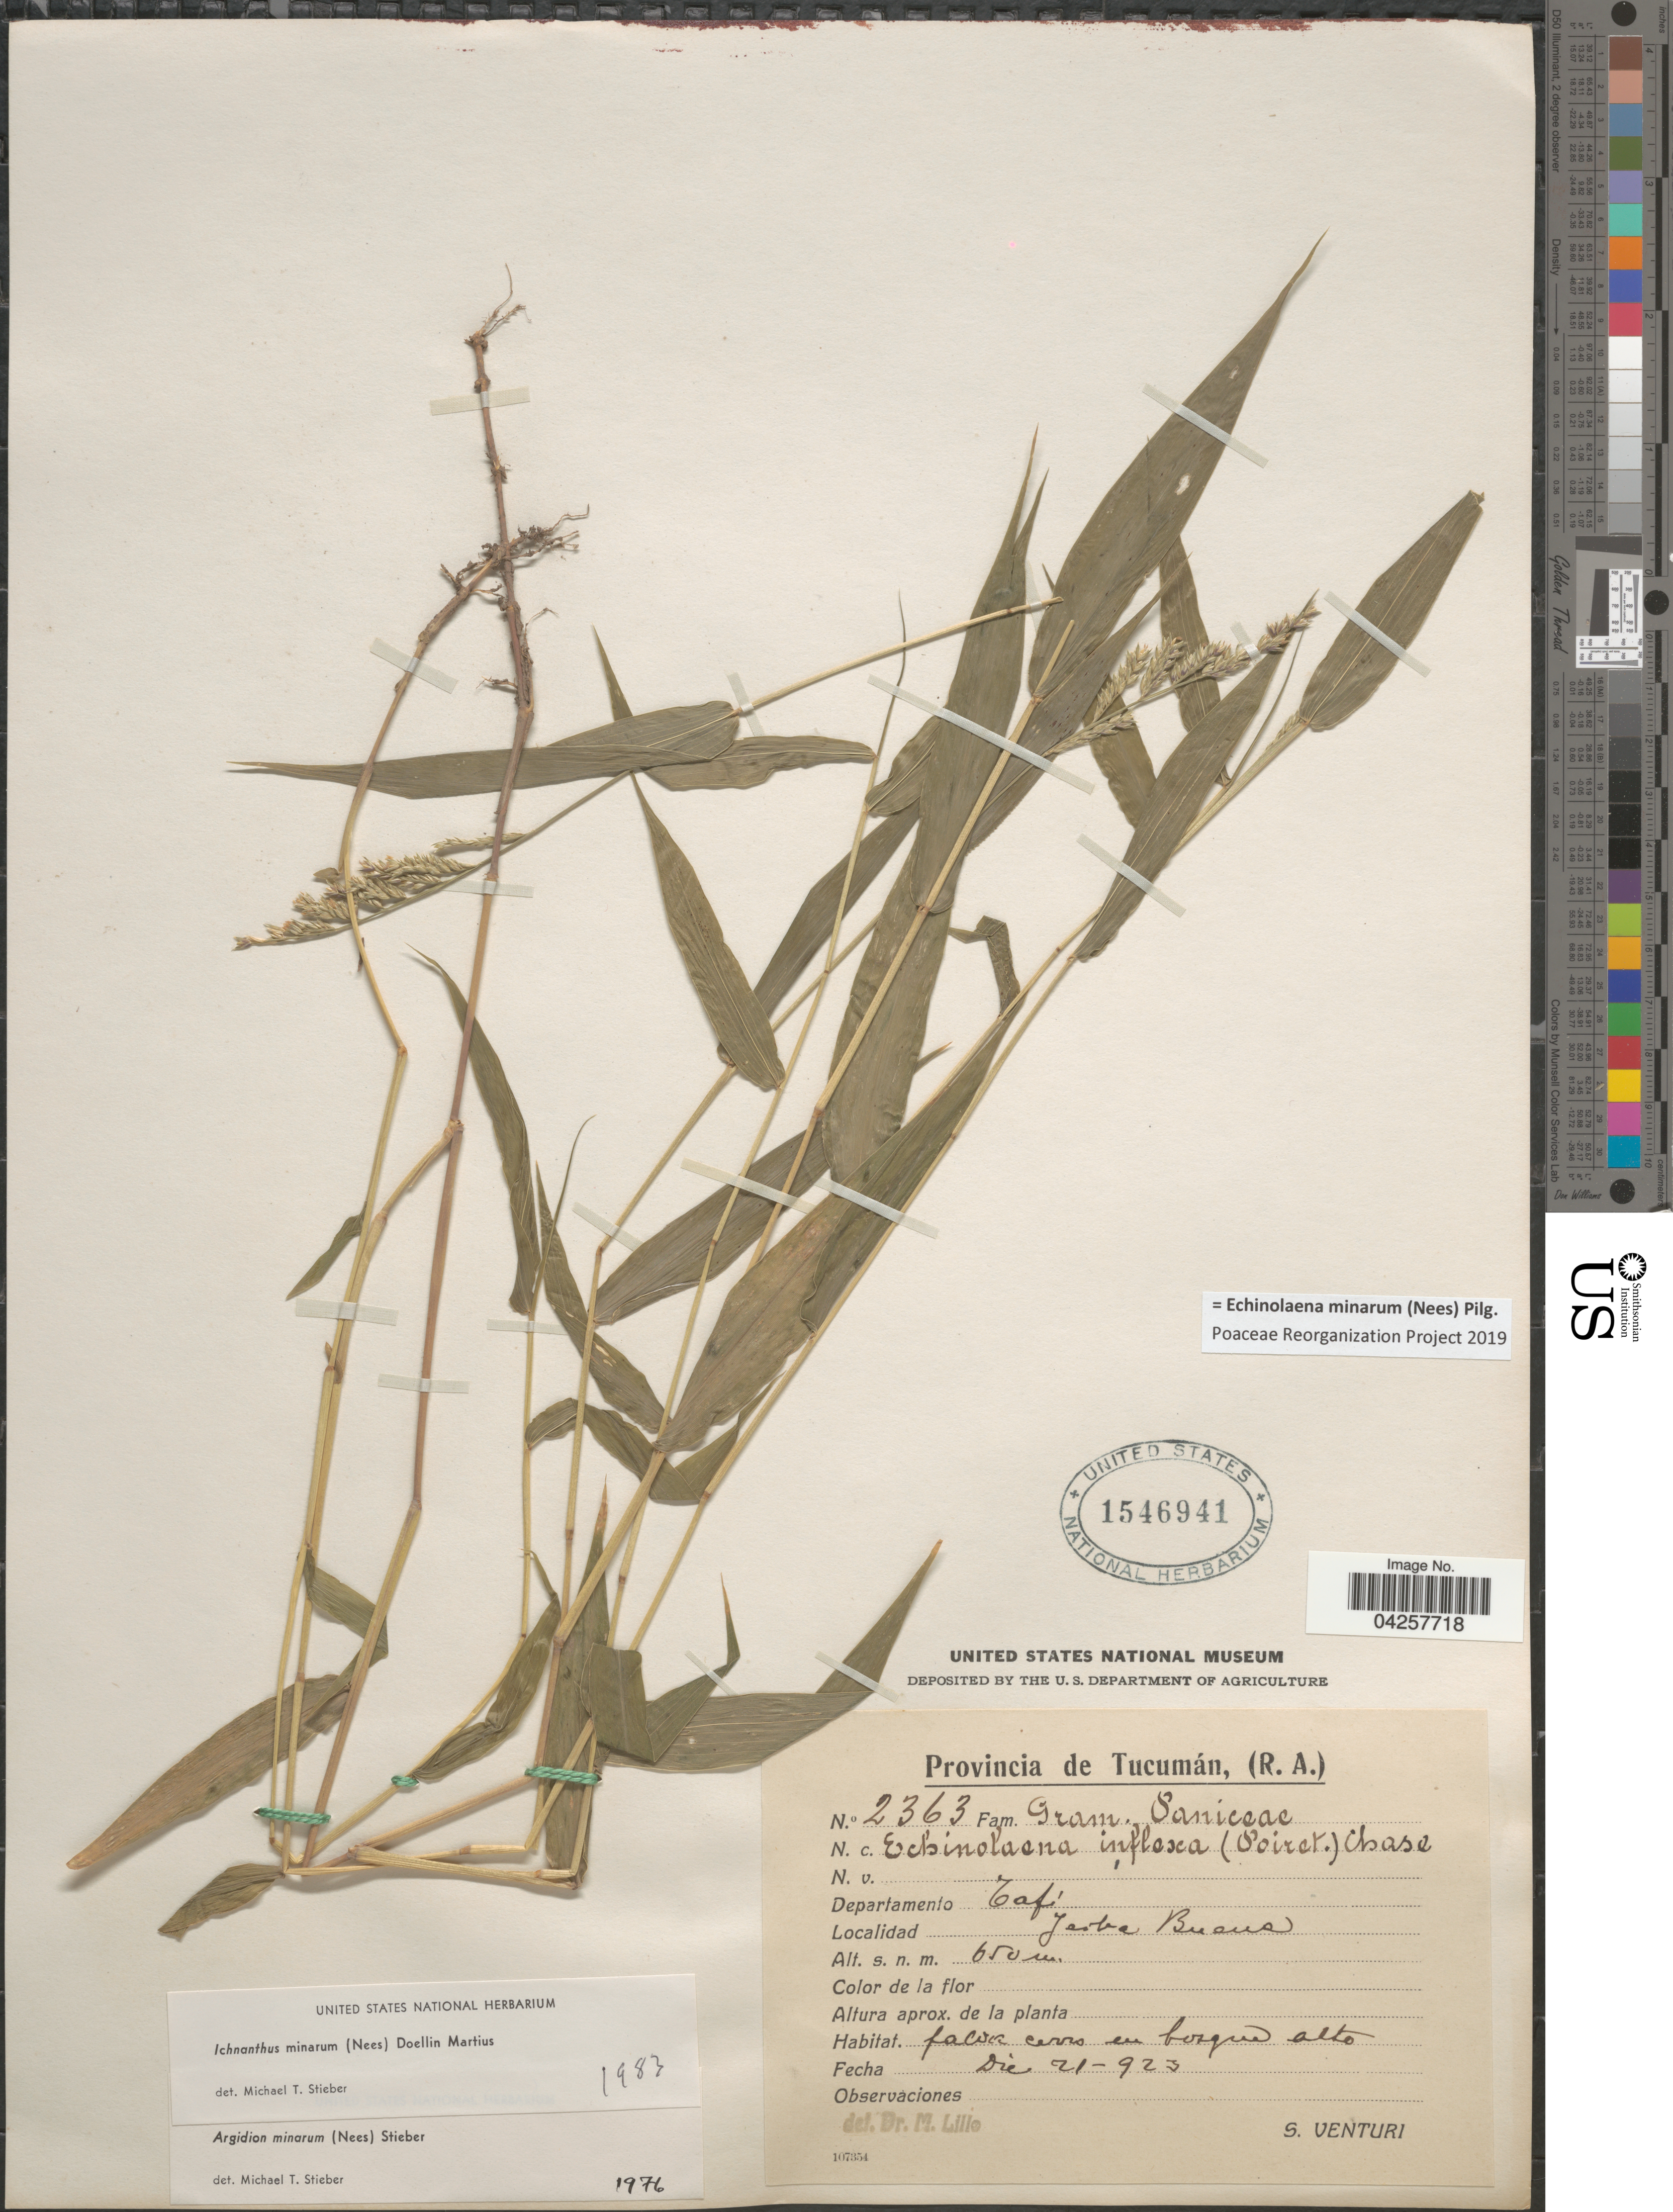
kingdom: Plantae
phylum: Tracheophyta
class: Liliopsida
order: Poales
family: Poaceae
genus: Echinolaena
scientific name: Echinolaena minarum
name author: (Nees) Pilg.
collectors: S. Venturi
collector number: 2363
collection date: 1923-12-21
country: Argentina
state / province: Tucuman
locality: Departamento Tafí. Jerba Buena.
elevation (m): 650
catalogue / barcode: US 1546941